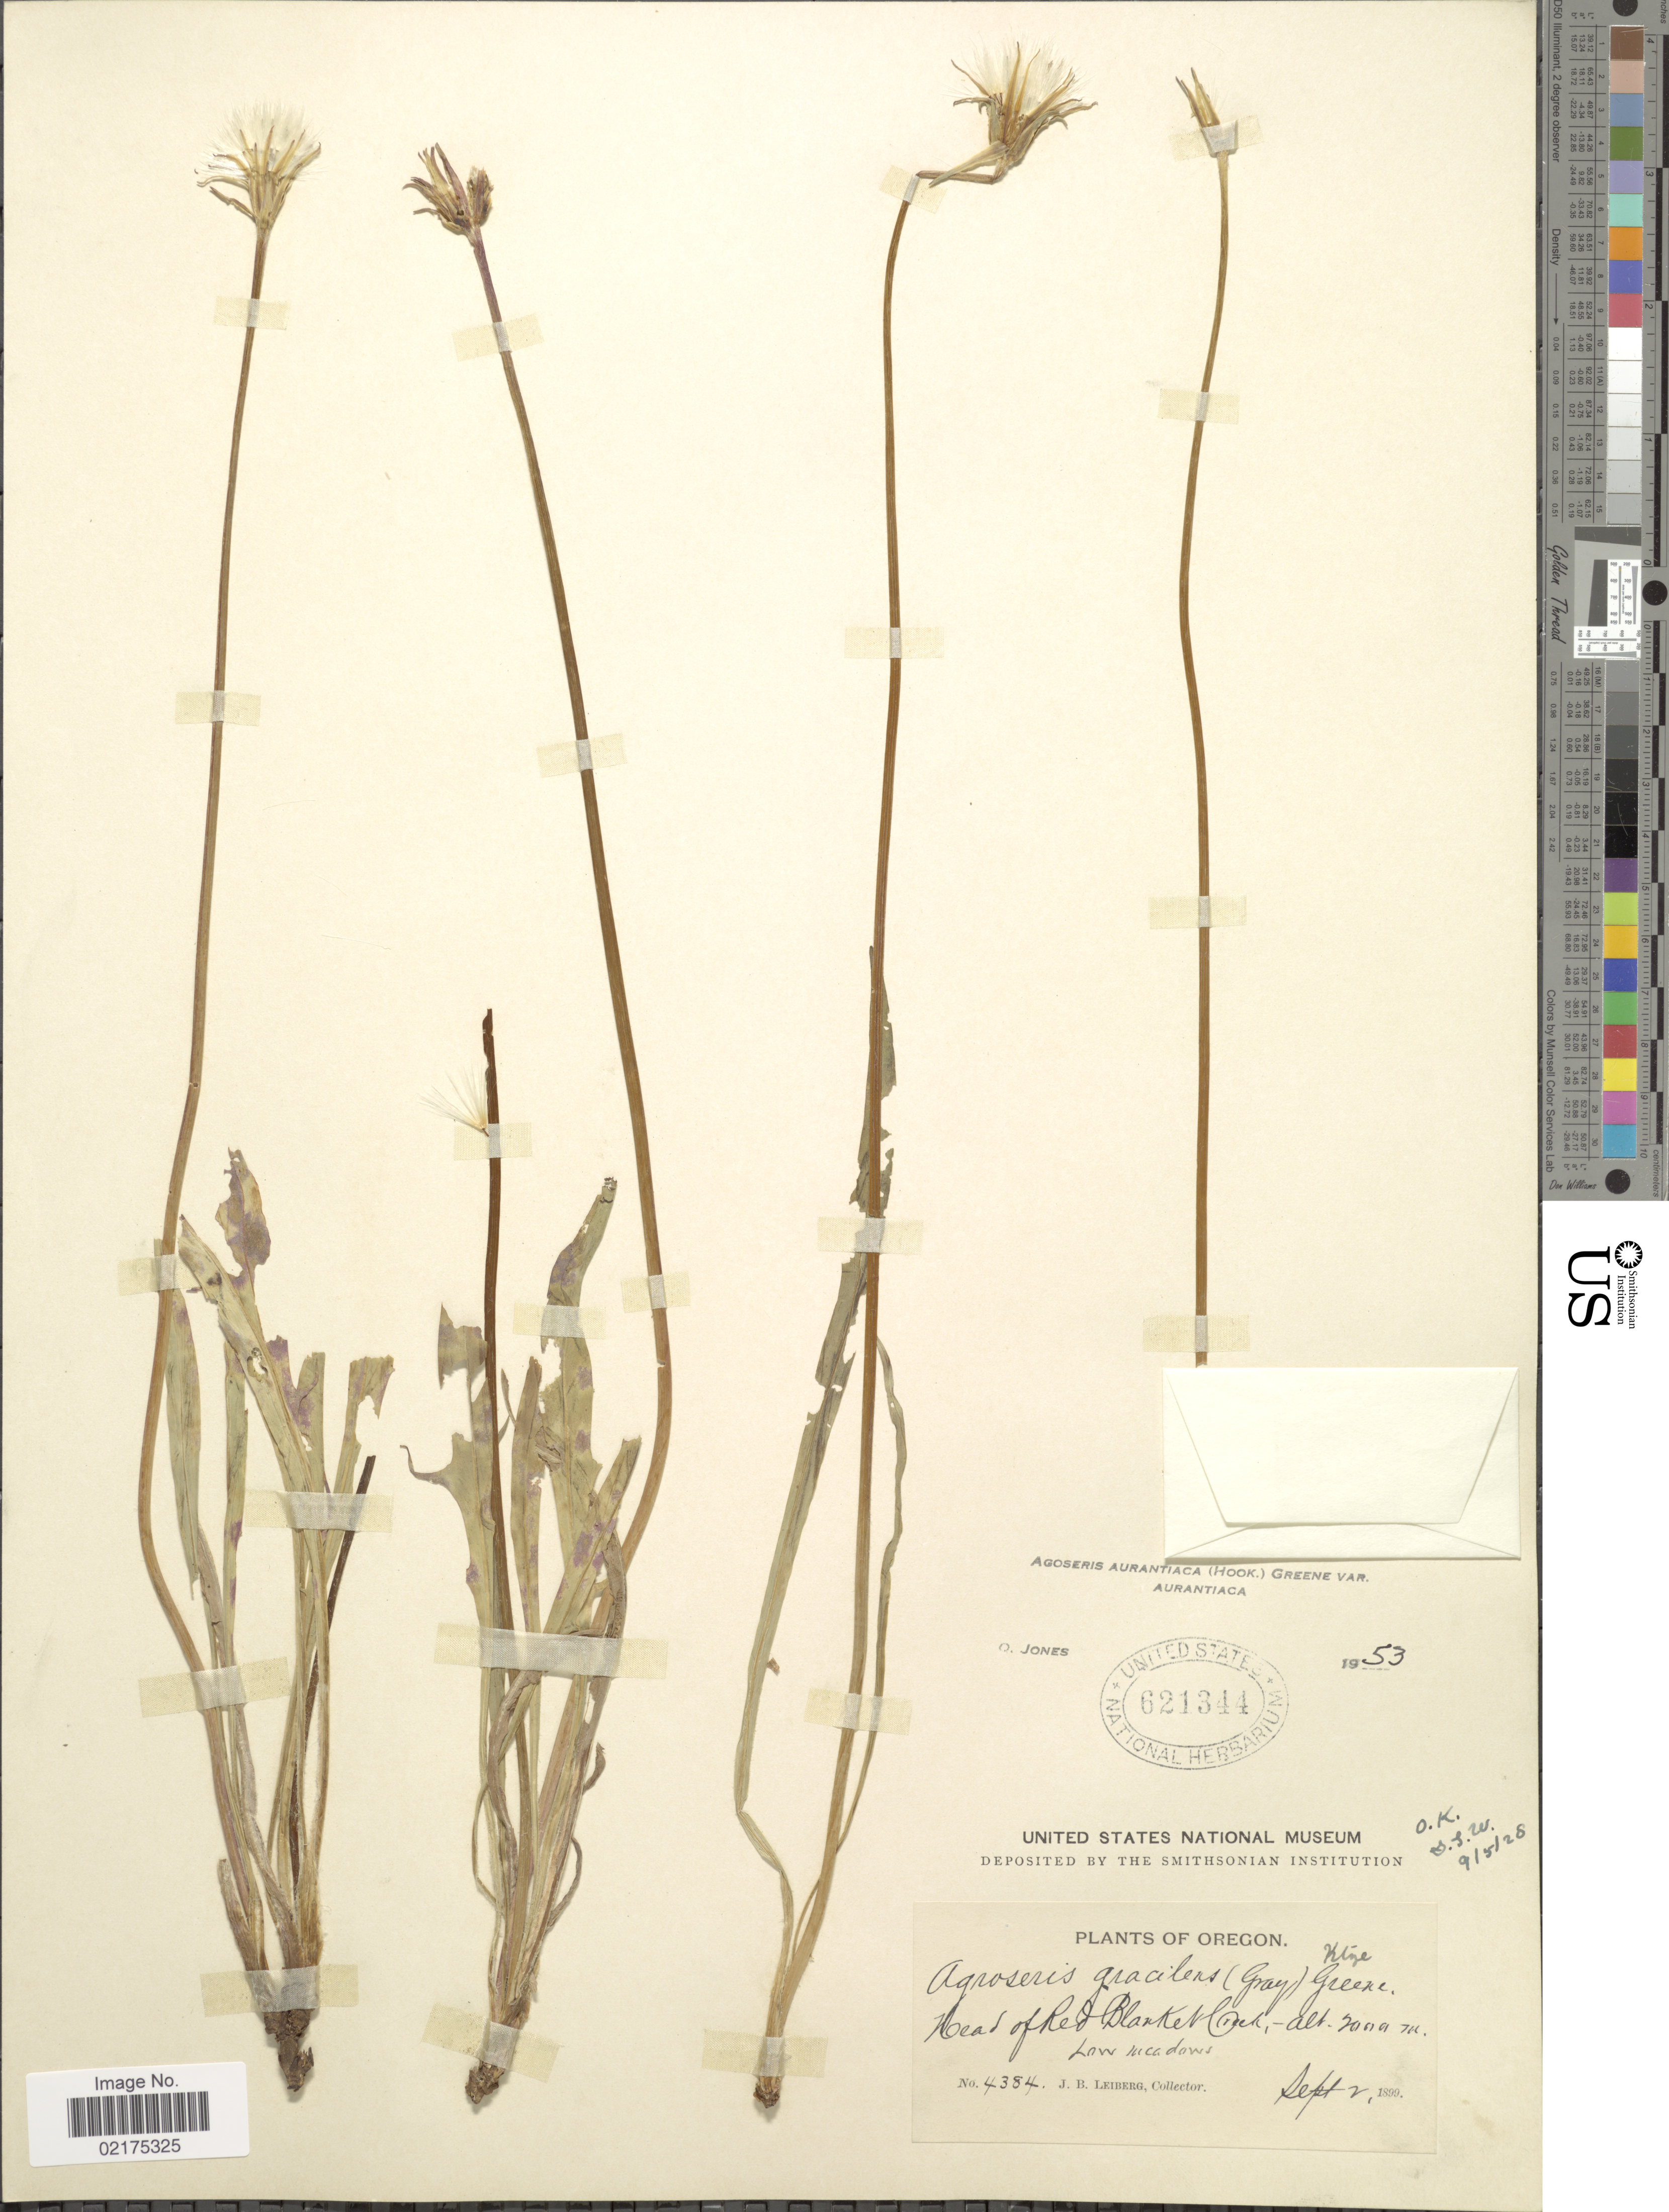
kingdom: Plantae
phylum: Tracheophyta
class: Magnoliopsida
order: Asterales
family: Asteraceae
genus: Agoseris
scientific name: Agoseris aurantiaca var. aurantiaca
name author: (Hook.) Greene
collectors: J. B. Leiberg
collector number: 4384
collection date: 1899-09-02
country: United States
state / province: Oregon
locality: Head of Red Blanket Creek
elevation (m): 2000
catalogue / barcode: US 621344